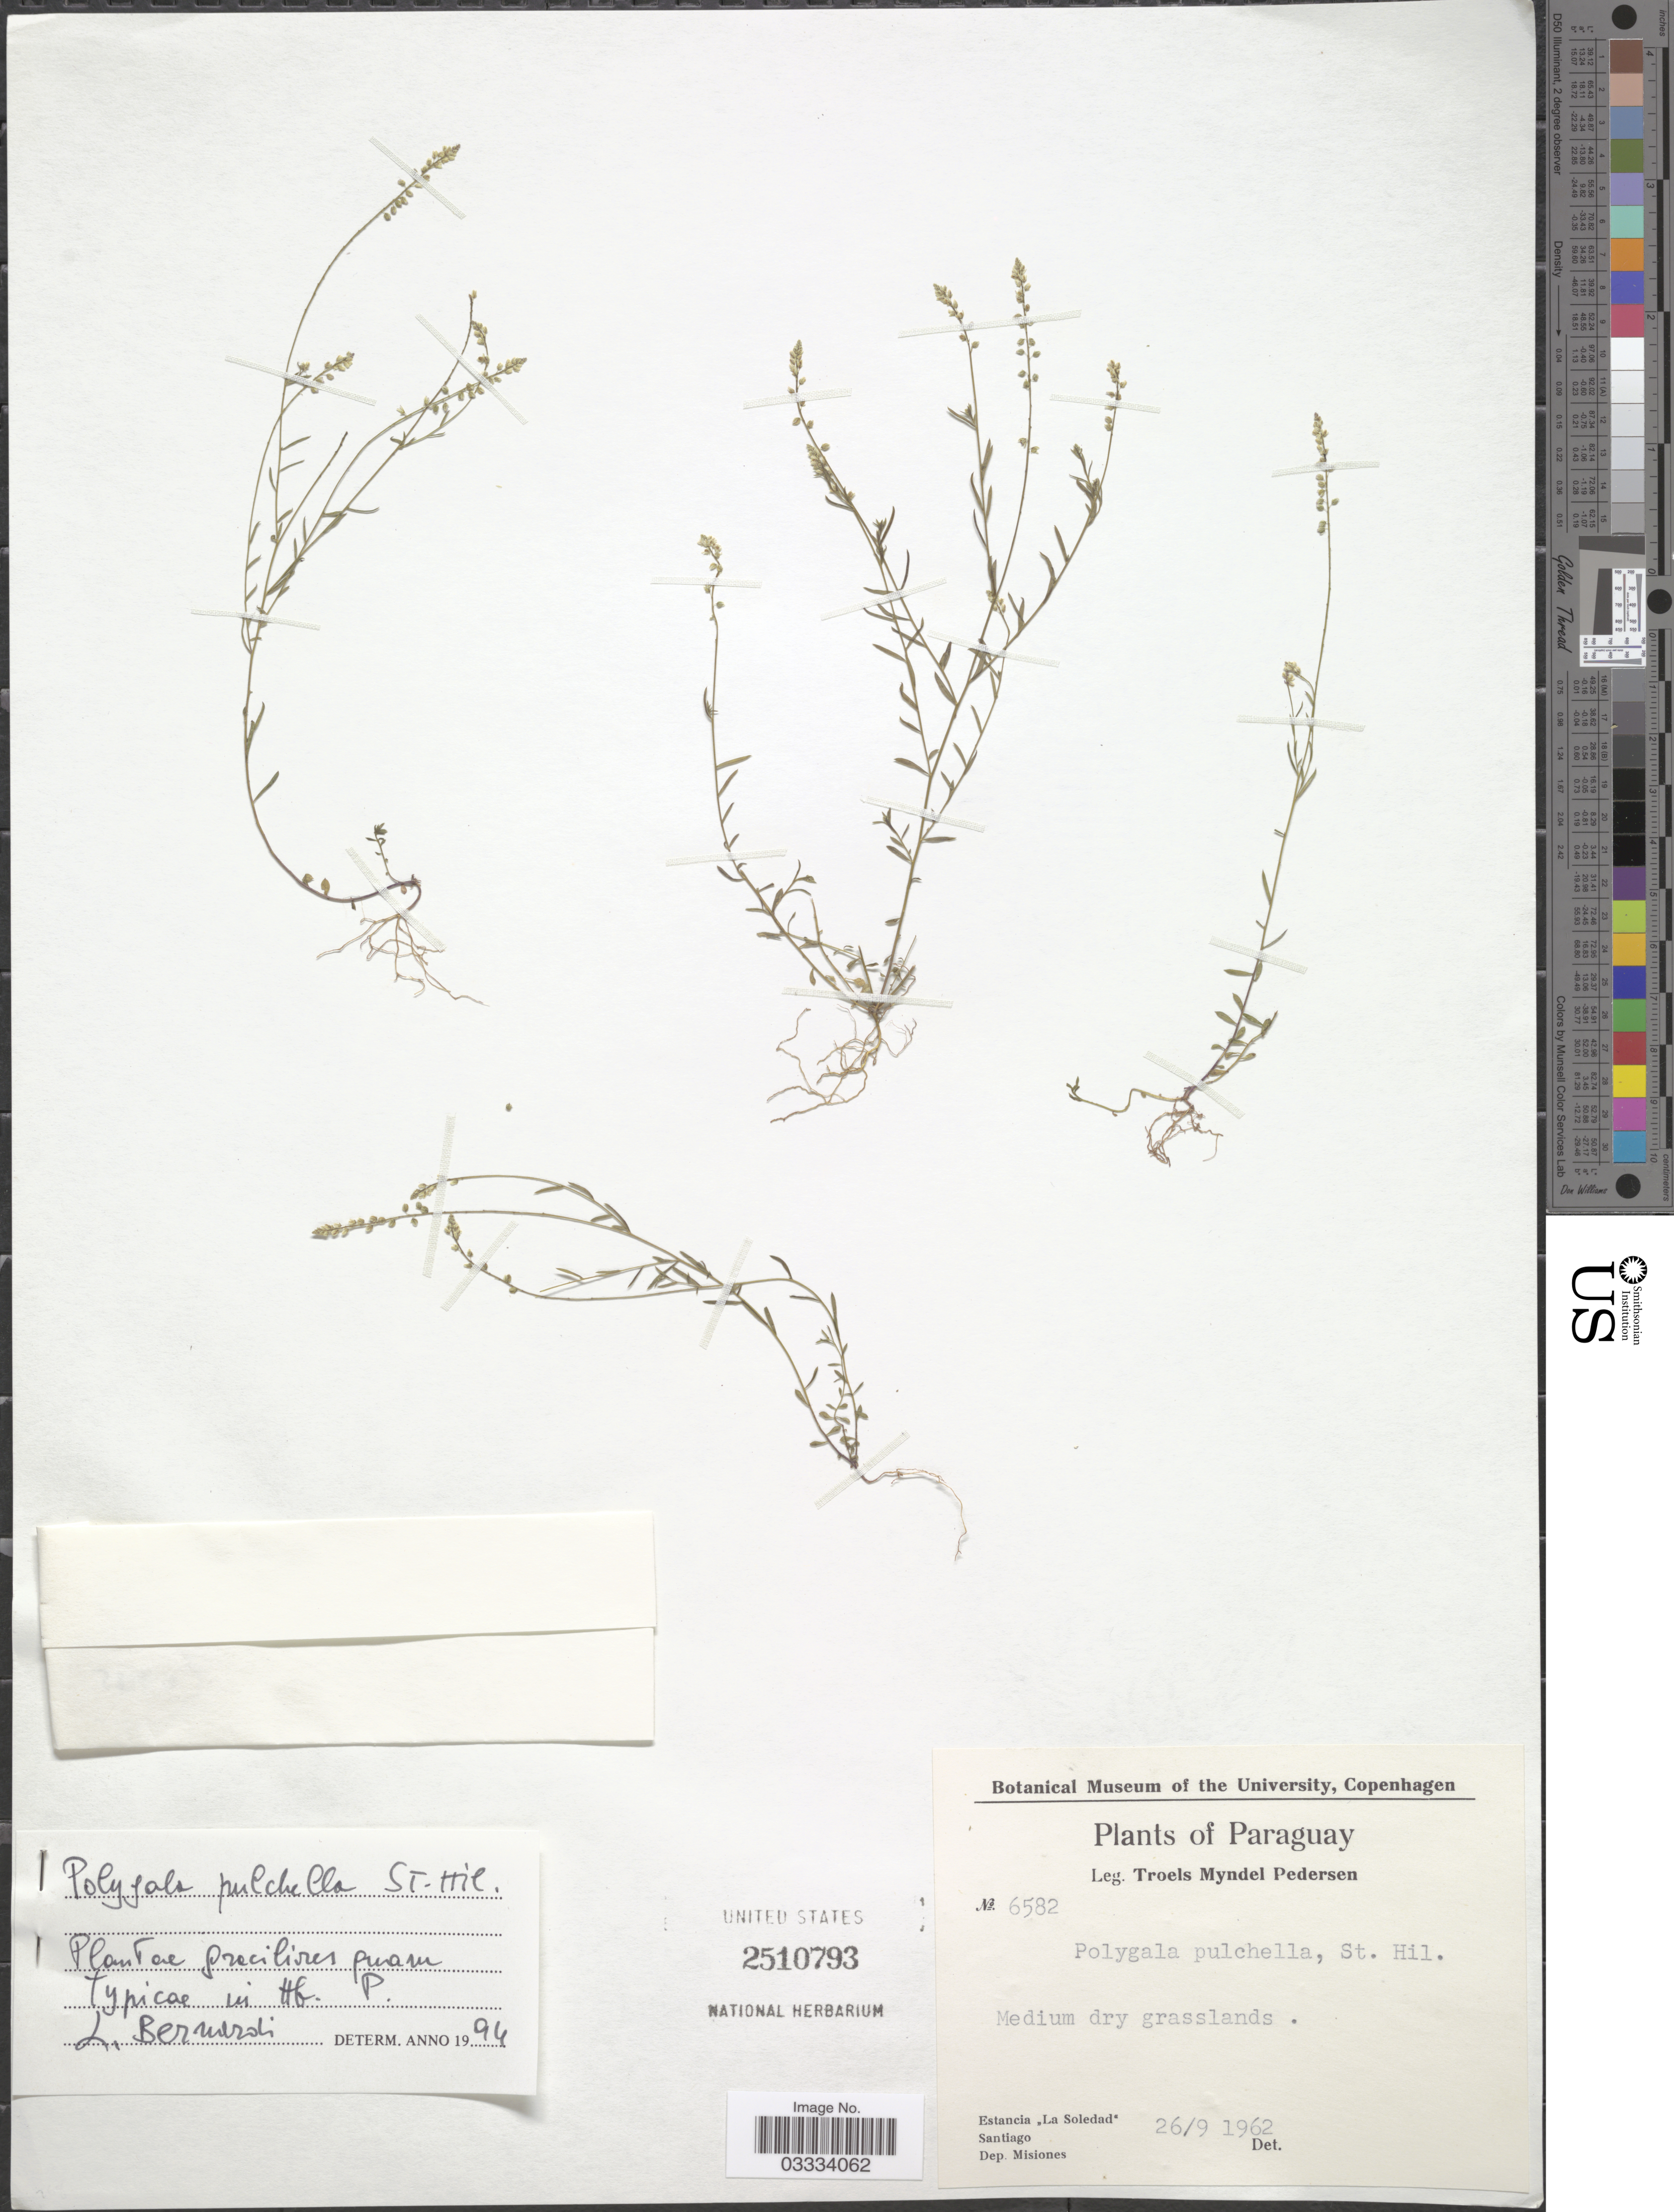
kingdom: Plantae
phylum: Tracheophyta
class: Magnoliopsida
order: Fabales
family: Polygalaceae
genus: Polygala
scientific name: Polygala pulchella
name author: A. St.-Hil. & Moq.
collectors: T. Pederson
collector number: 6582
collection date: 1962-09-26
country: Argentina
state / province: Misiones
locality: Estancia "La Soledad", Santiago, Dep. Misiones.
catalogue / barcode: US 2510793